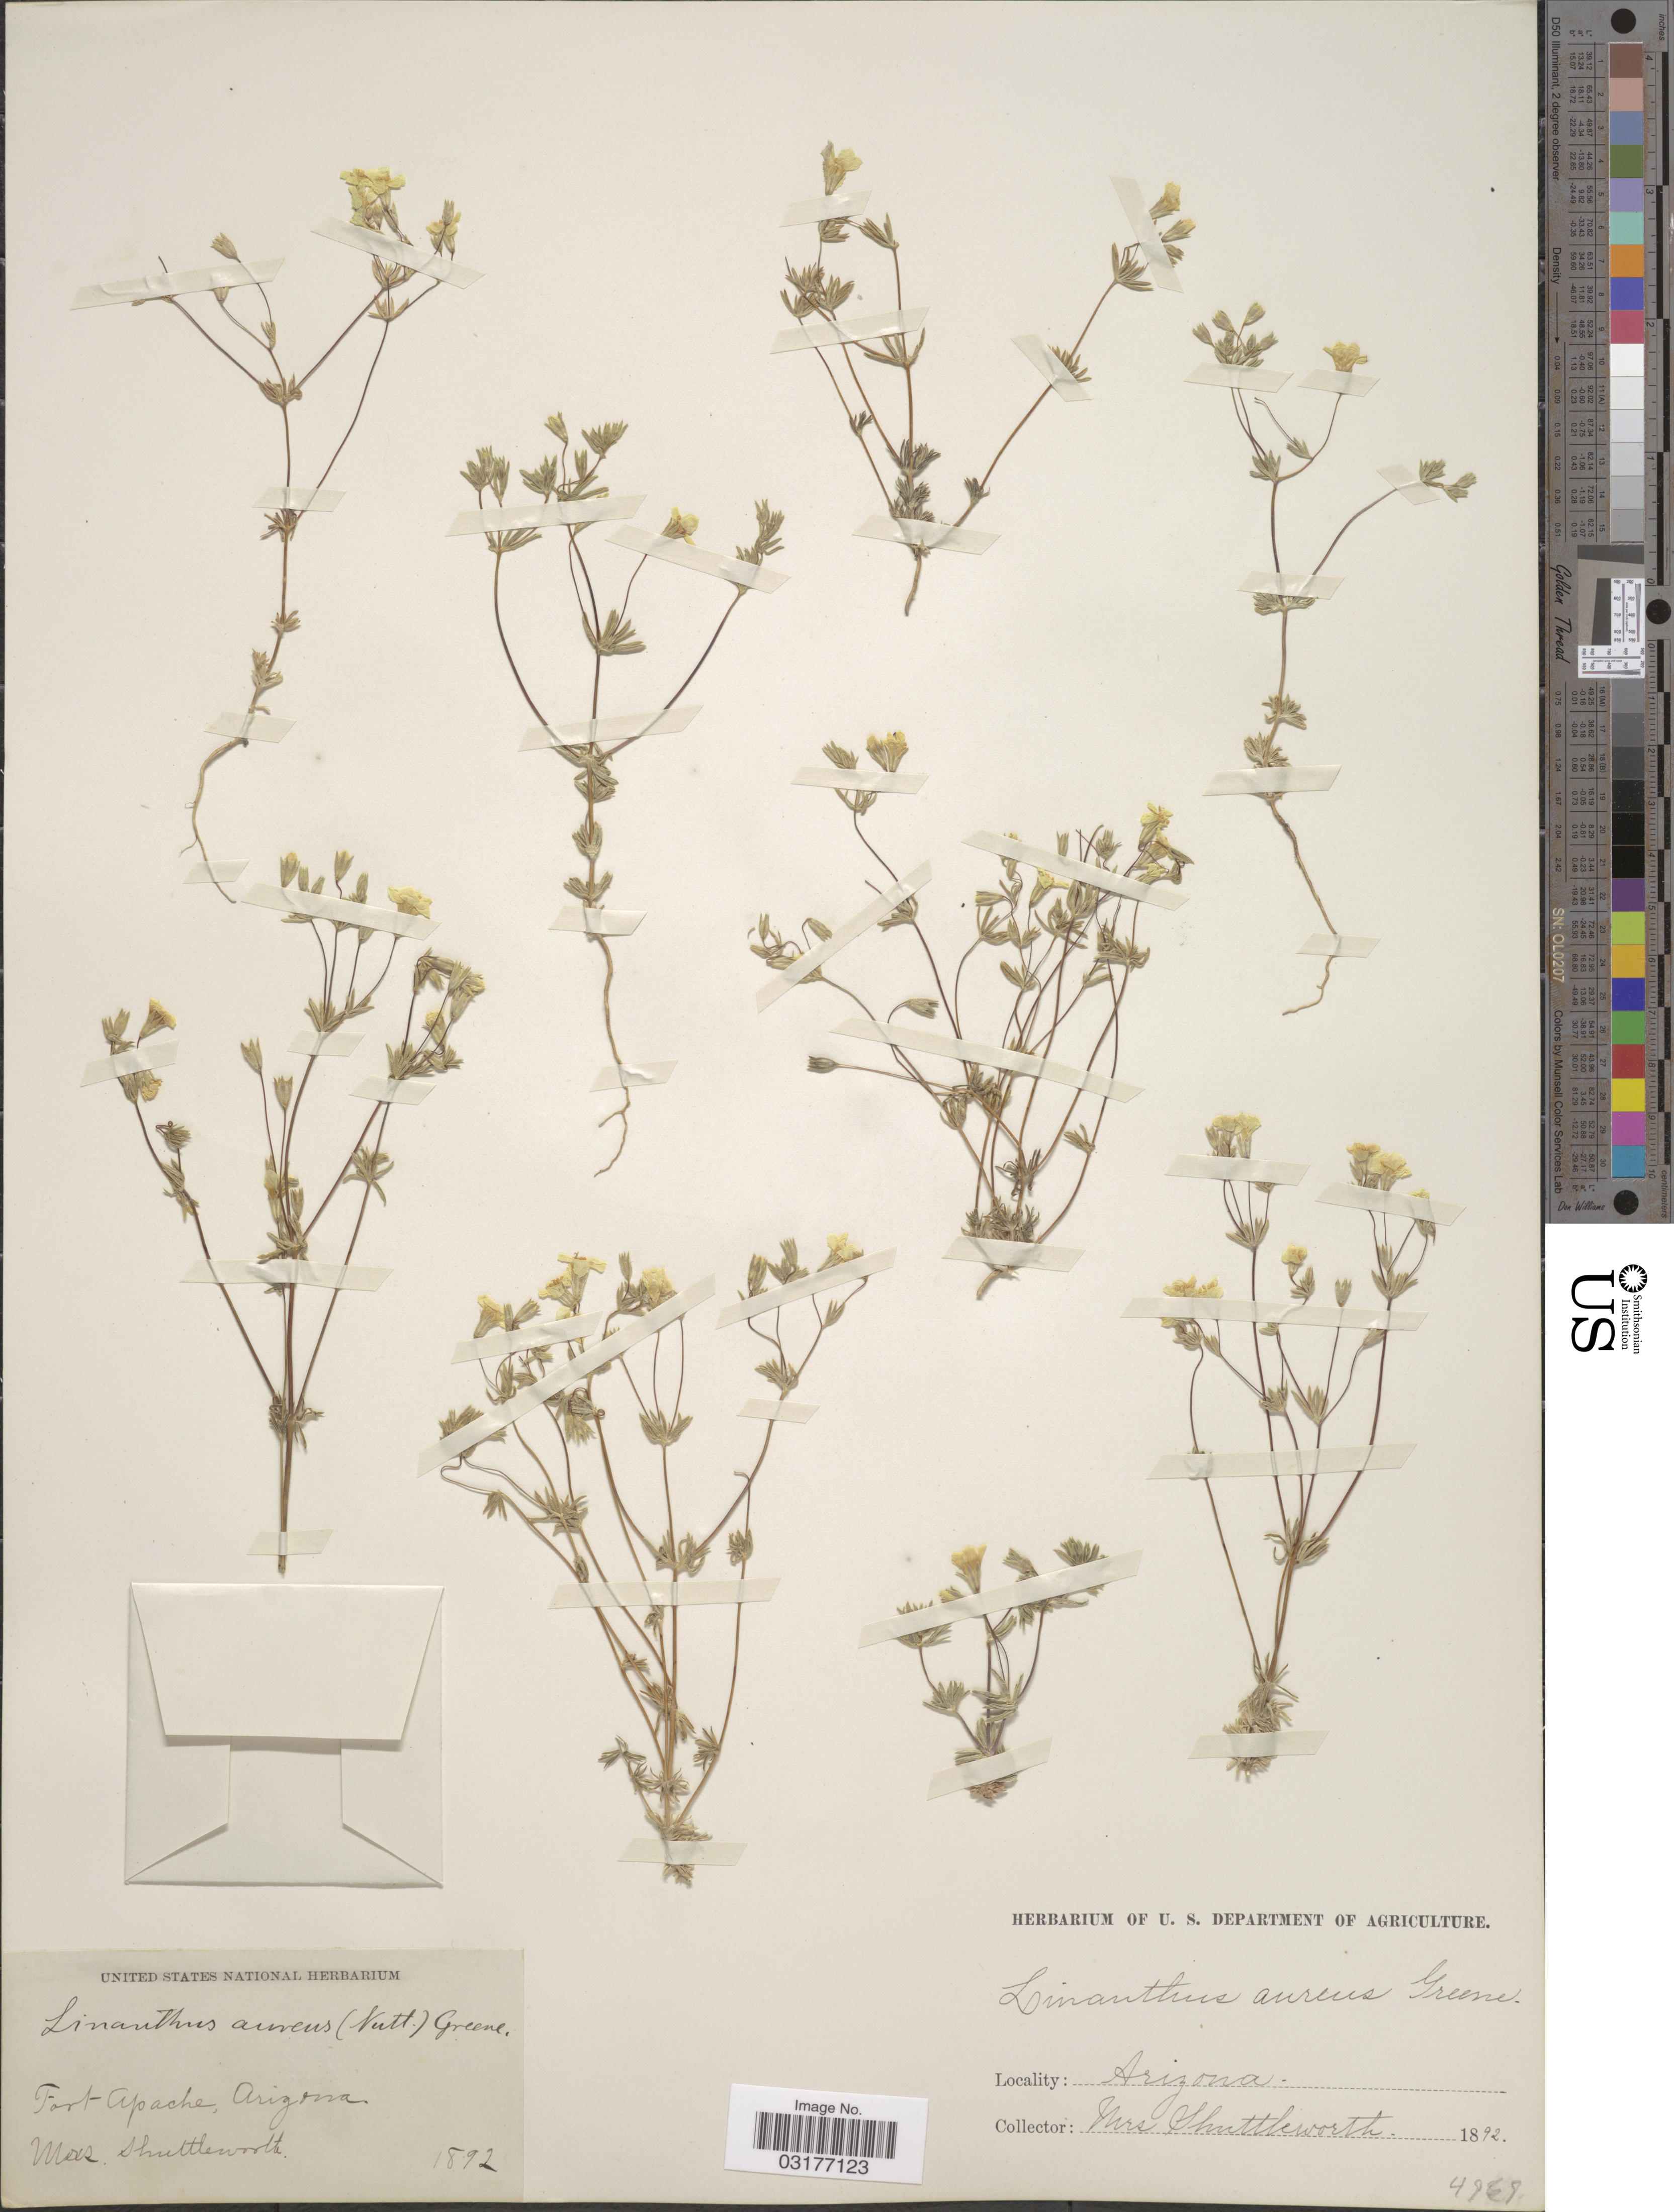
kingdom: Plantae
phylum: Tracheophyta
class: Magnoliopsida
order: Ericales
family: Polemoniaceae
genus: Leptosiphon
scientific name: Leptosiphon chrysanthus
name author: J.M. Porter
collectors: Shuttleworth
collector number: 4969*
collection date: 1892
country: United States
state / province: Arizona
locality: Fort Apache.